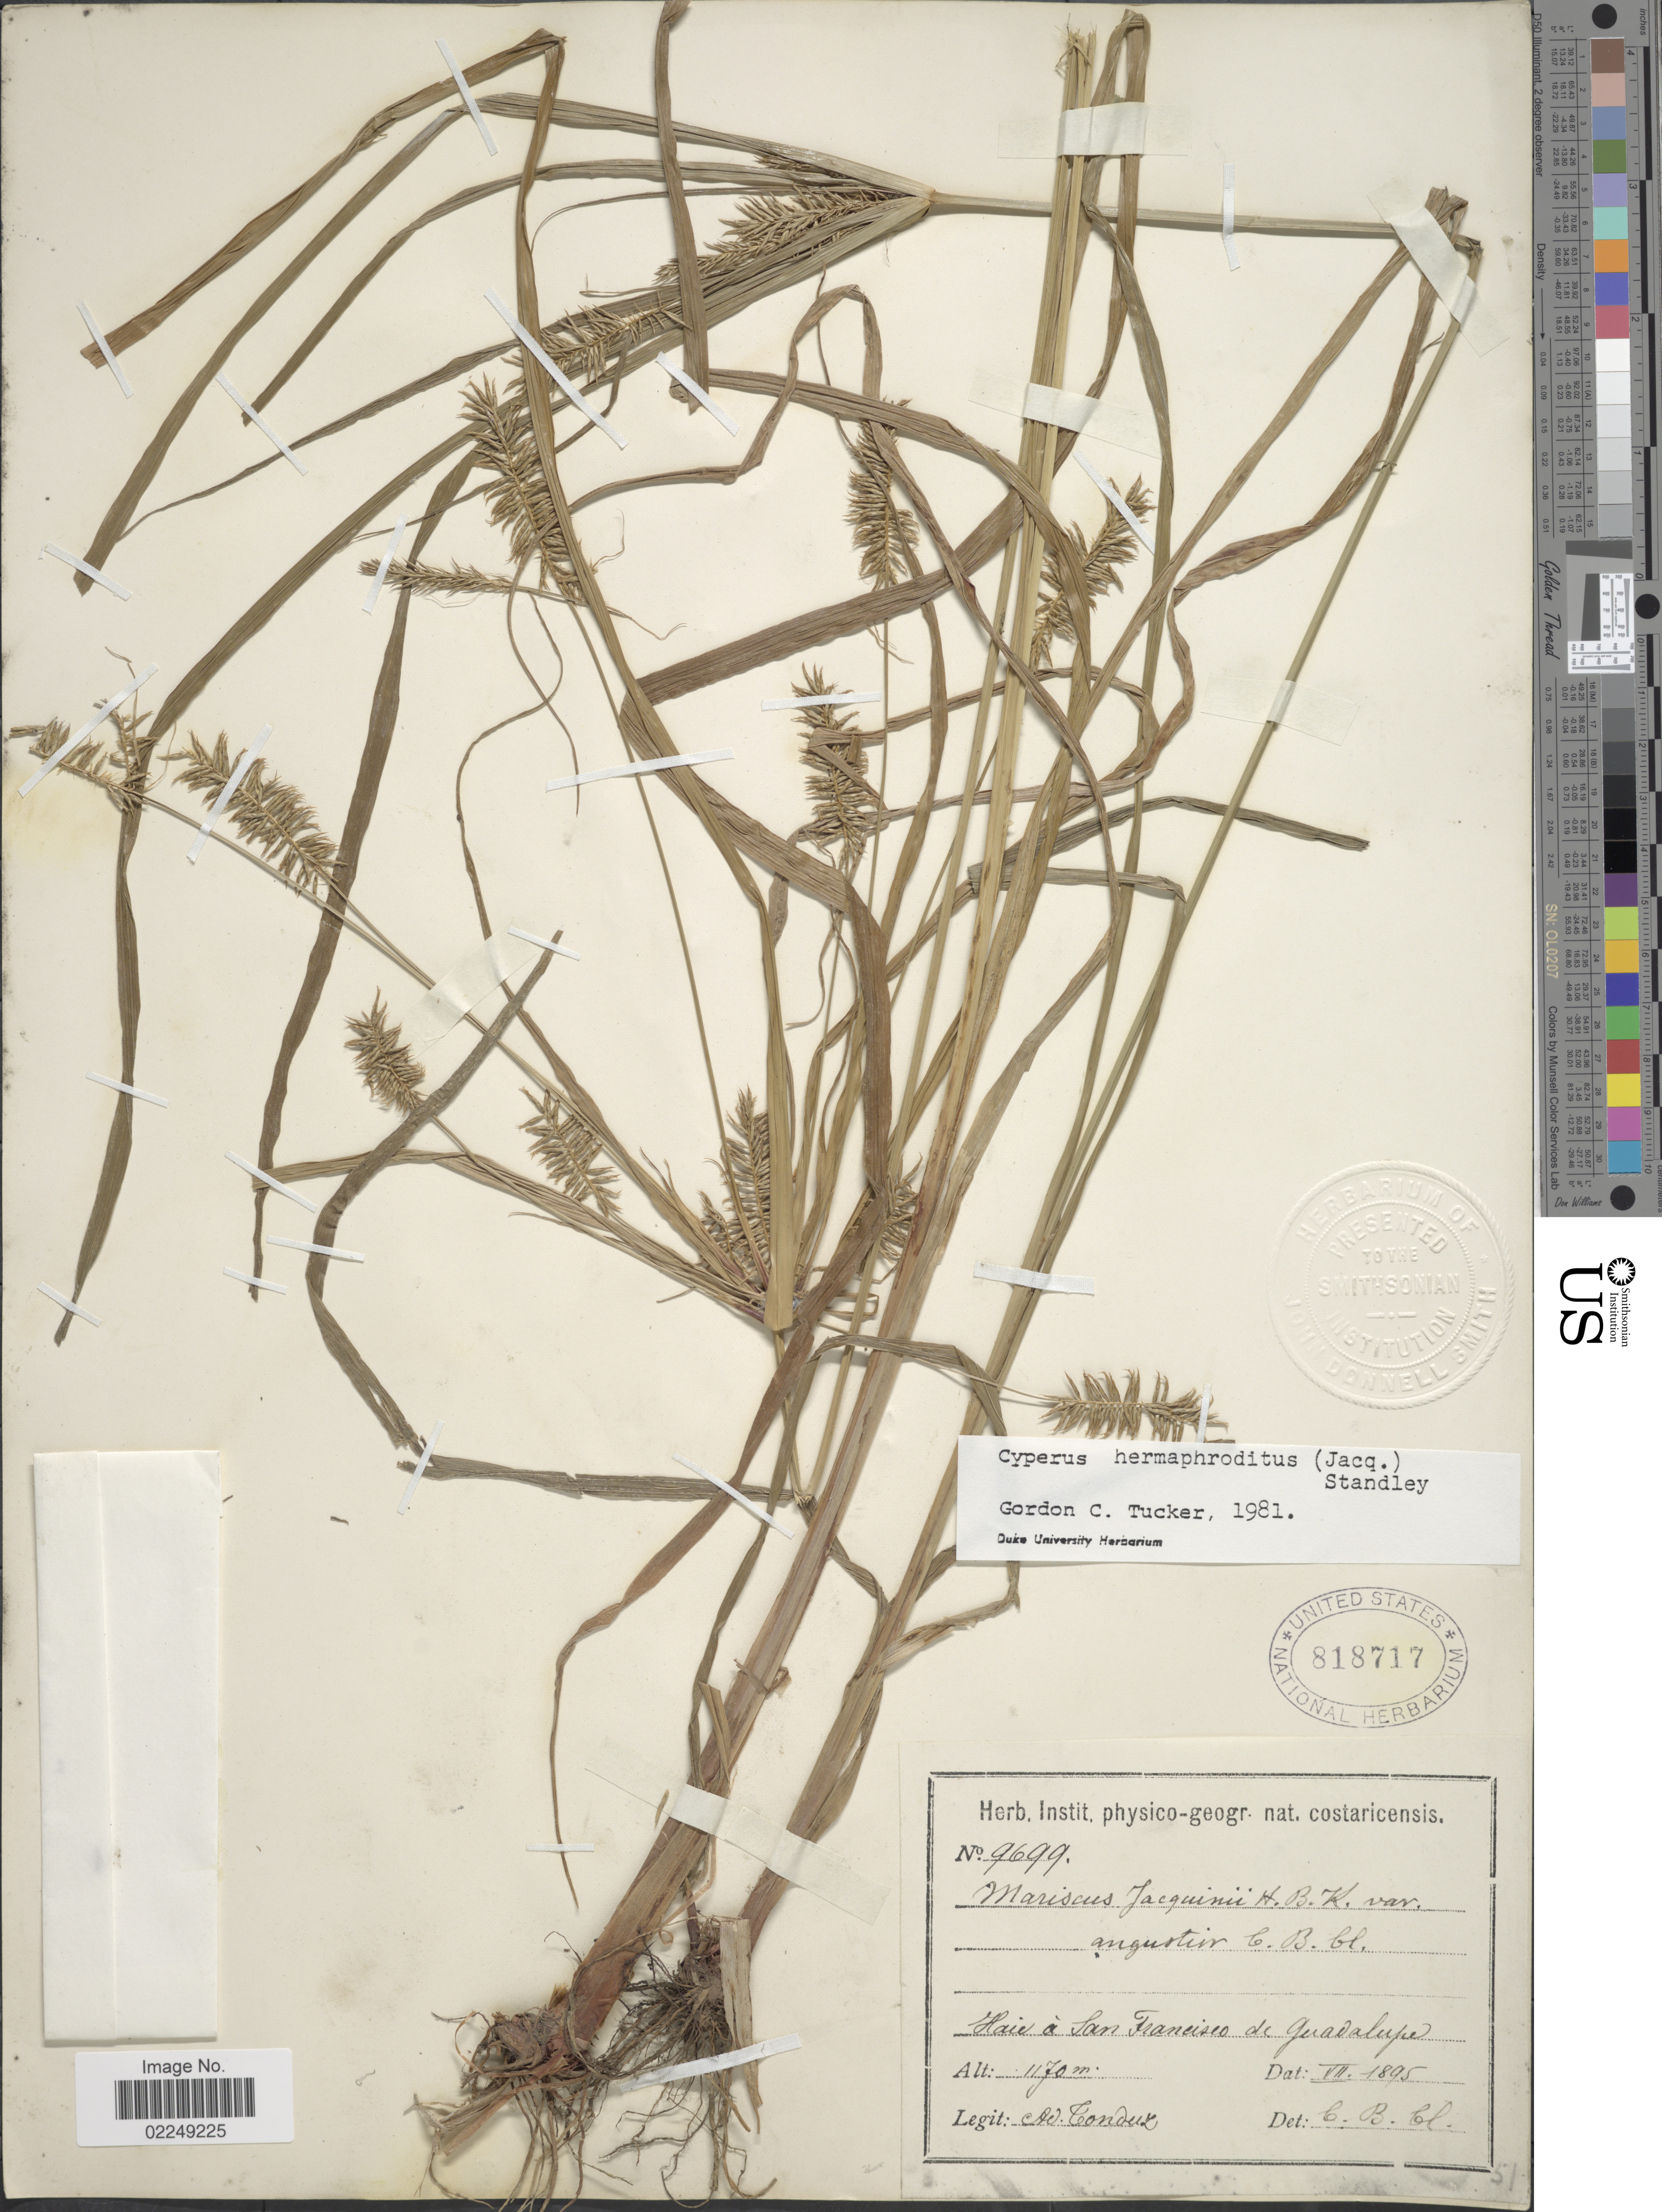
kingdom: Plantae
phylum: Tracheophyta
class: Liliopsida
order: Poales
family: Cyperaceae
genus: Cyperus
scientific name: Cyperus hermaphroditus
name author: (Jacq.) Standl.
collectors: A. Tonduz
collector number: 9699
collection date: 1895-07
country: Costa Rica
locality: Haie a San Francisco de Guadalupe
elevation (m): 1170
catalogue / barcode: US 818717